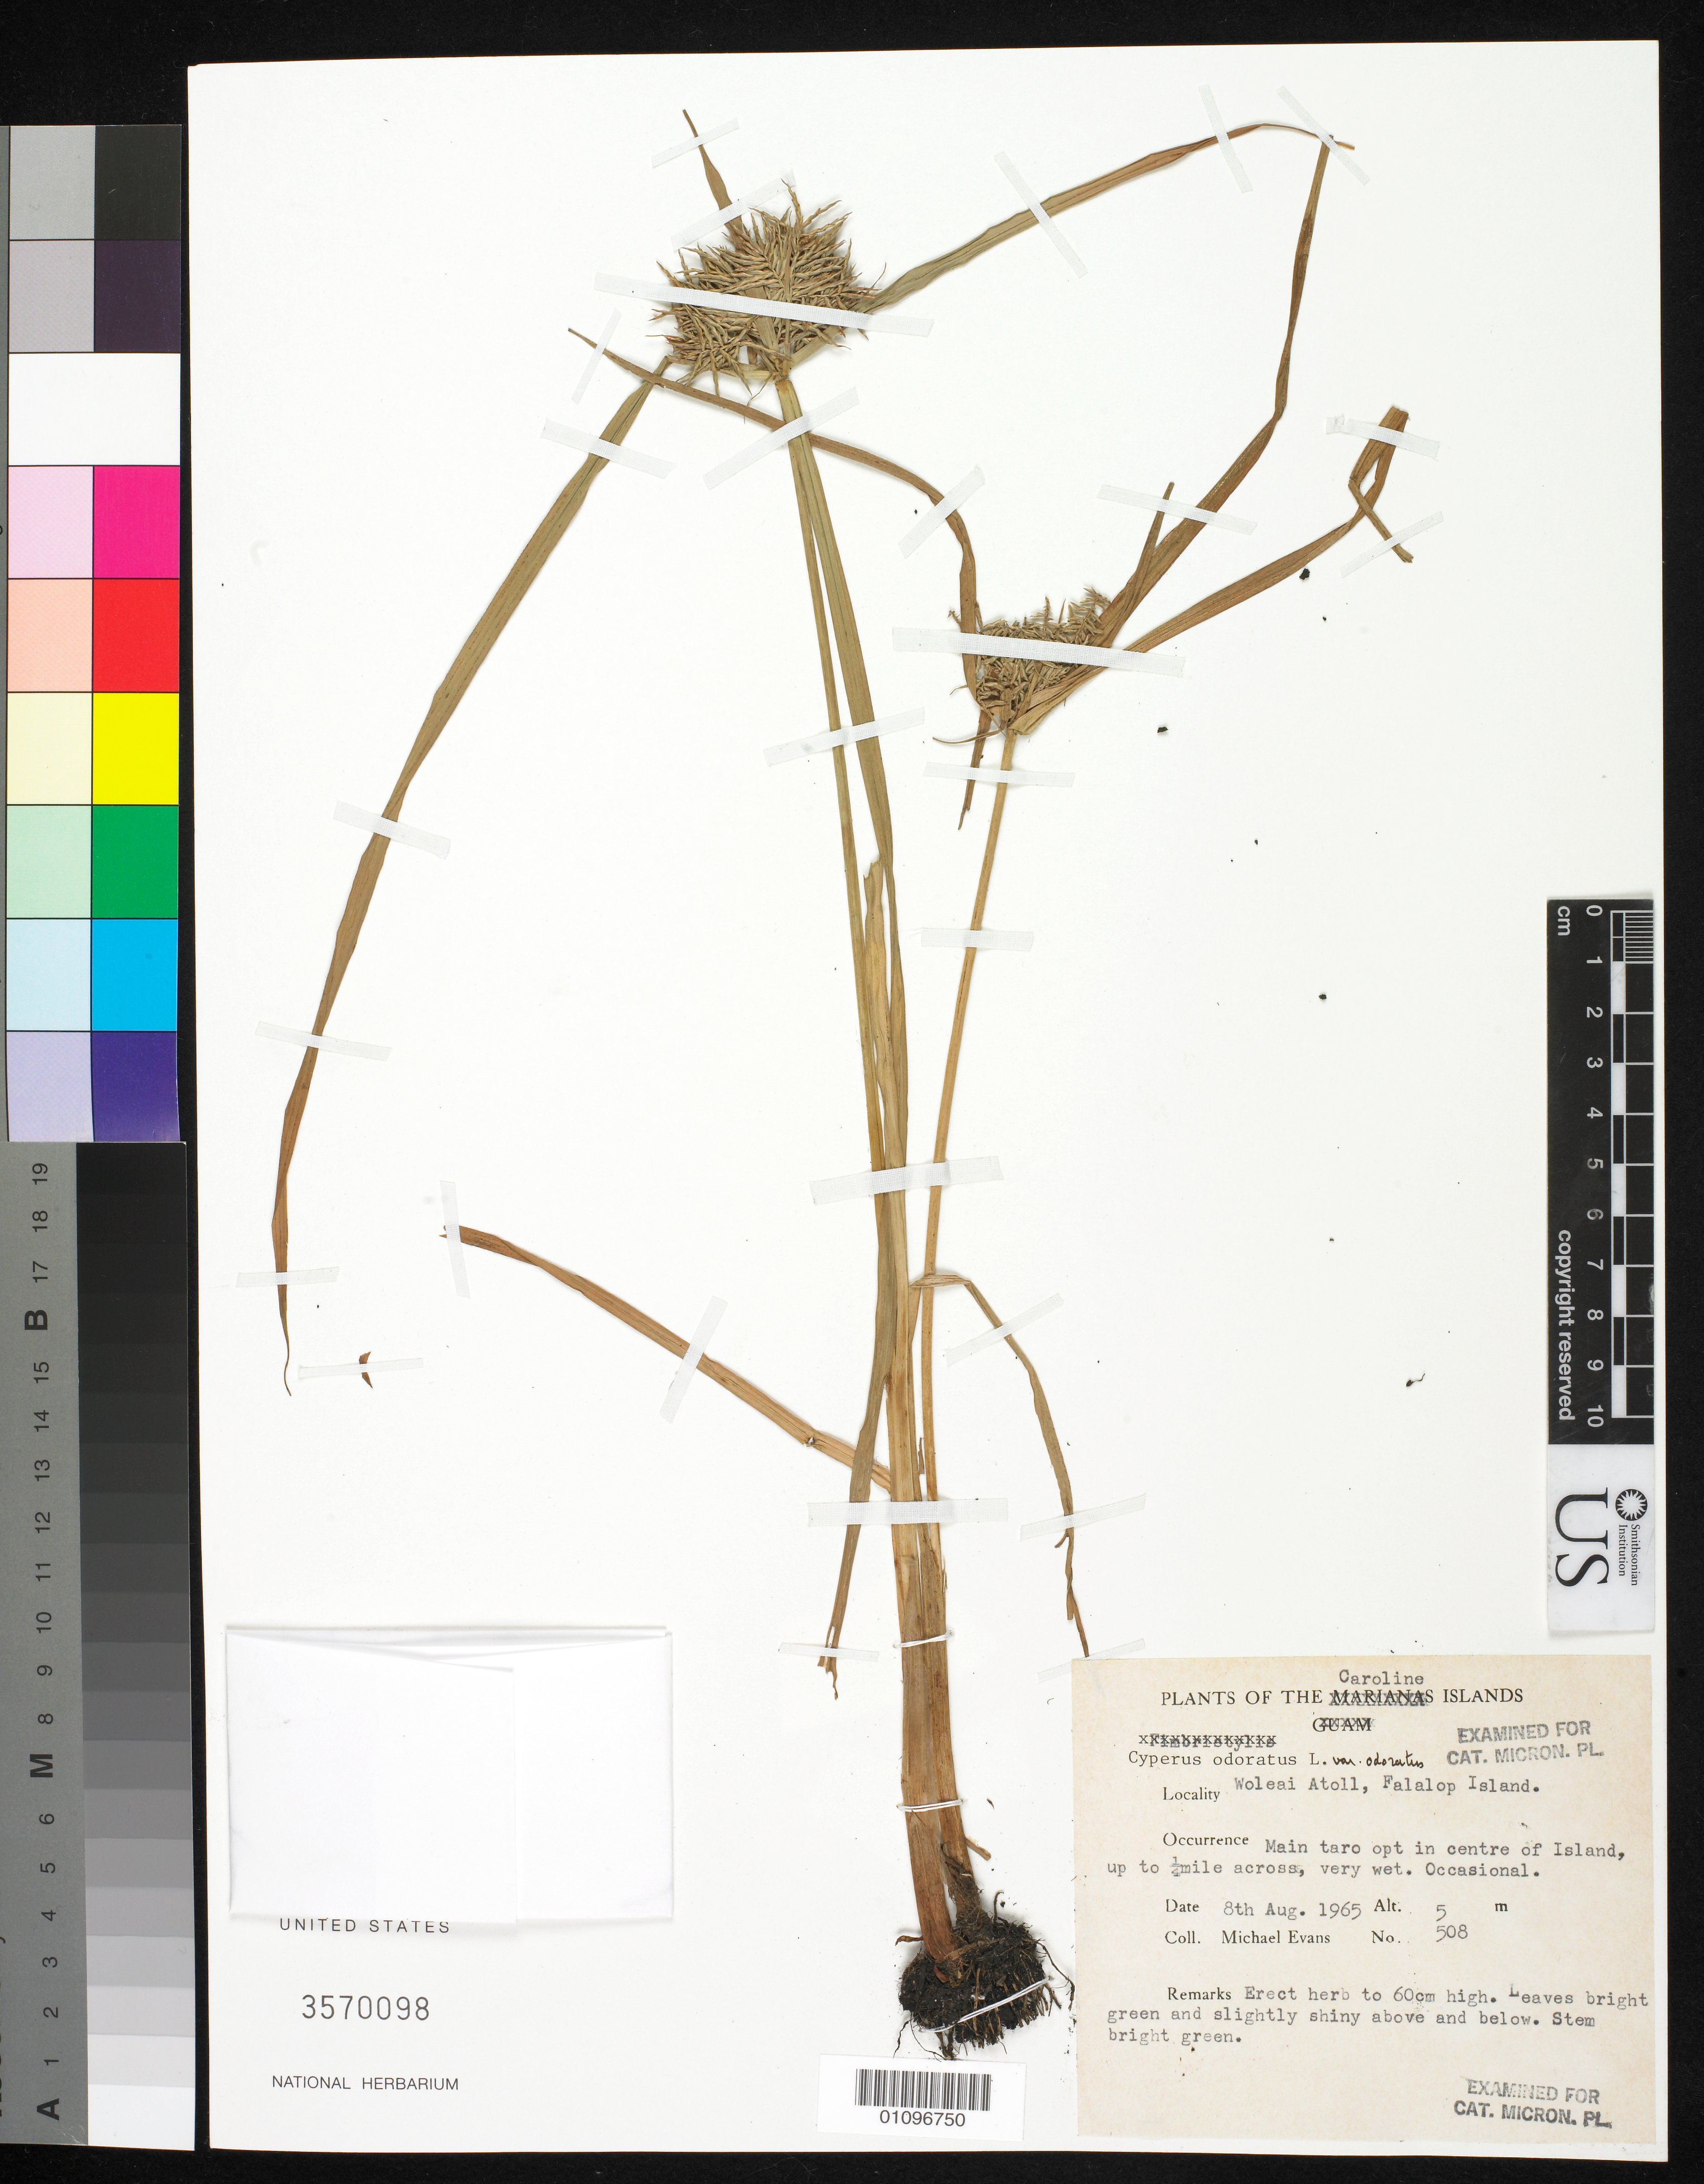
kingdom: Plantae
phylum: Tracheophyta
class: Liliopsida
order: Poales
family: Cyperaceae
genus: Cyperus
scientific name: Cyperus odoratus var. odoratus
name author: L.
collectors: M. Evans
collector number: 508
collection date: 1965-08-08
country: Micronesia, Federated States of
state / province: Yap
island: Ulithi Atoll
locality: Main toro opt in centre of island, up to 1/2 mile across. Falalop Islet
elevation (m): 5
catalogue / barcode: US 3570098